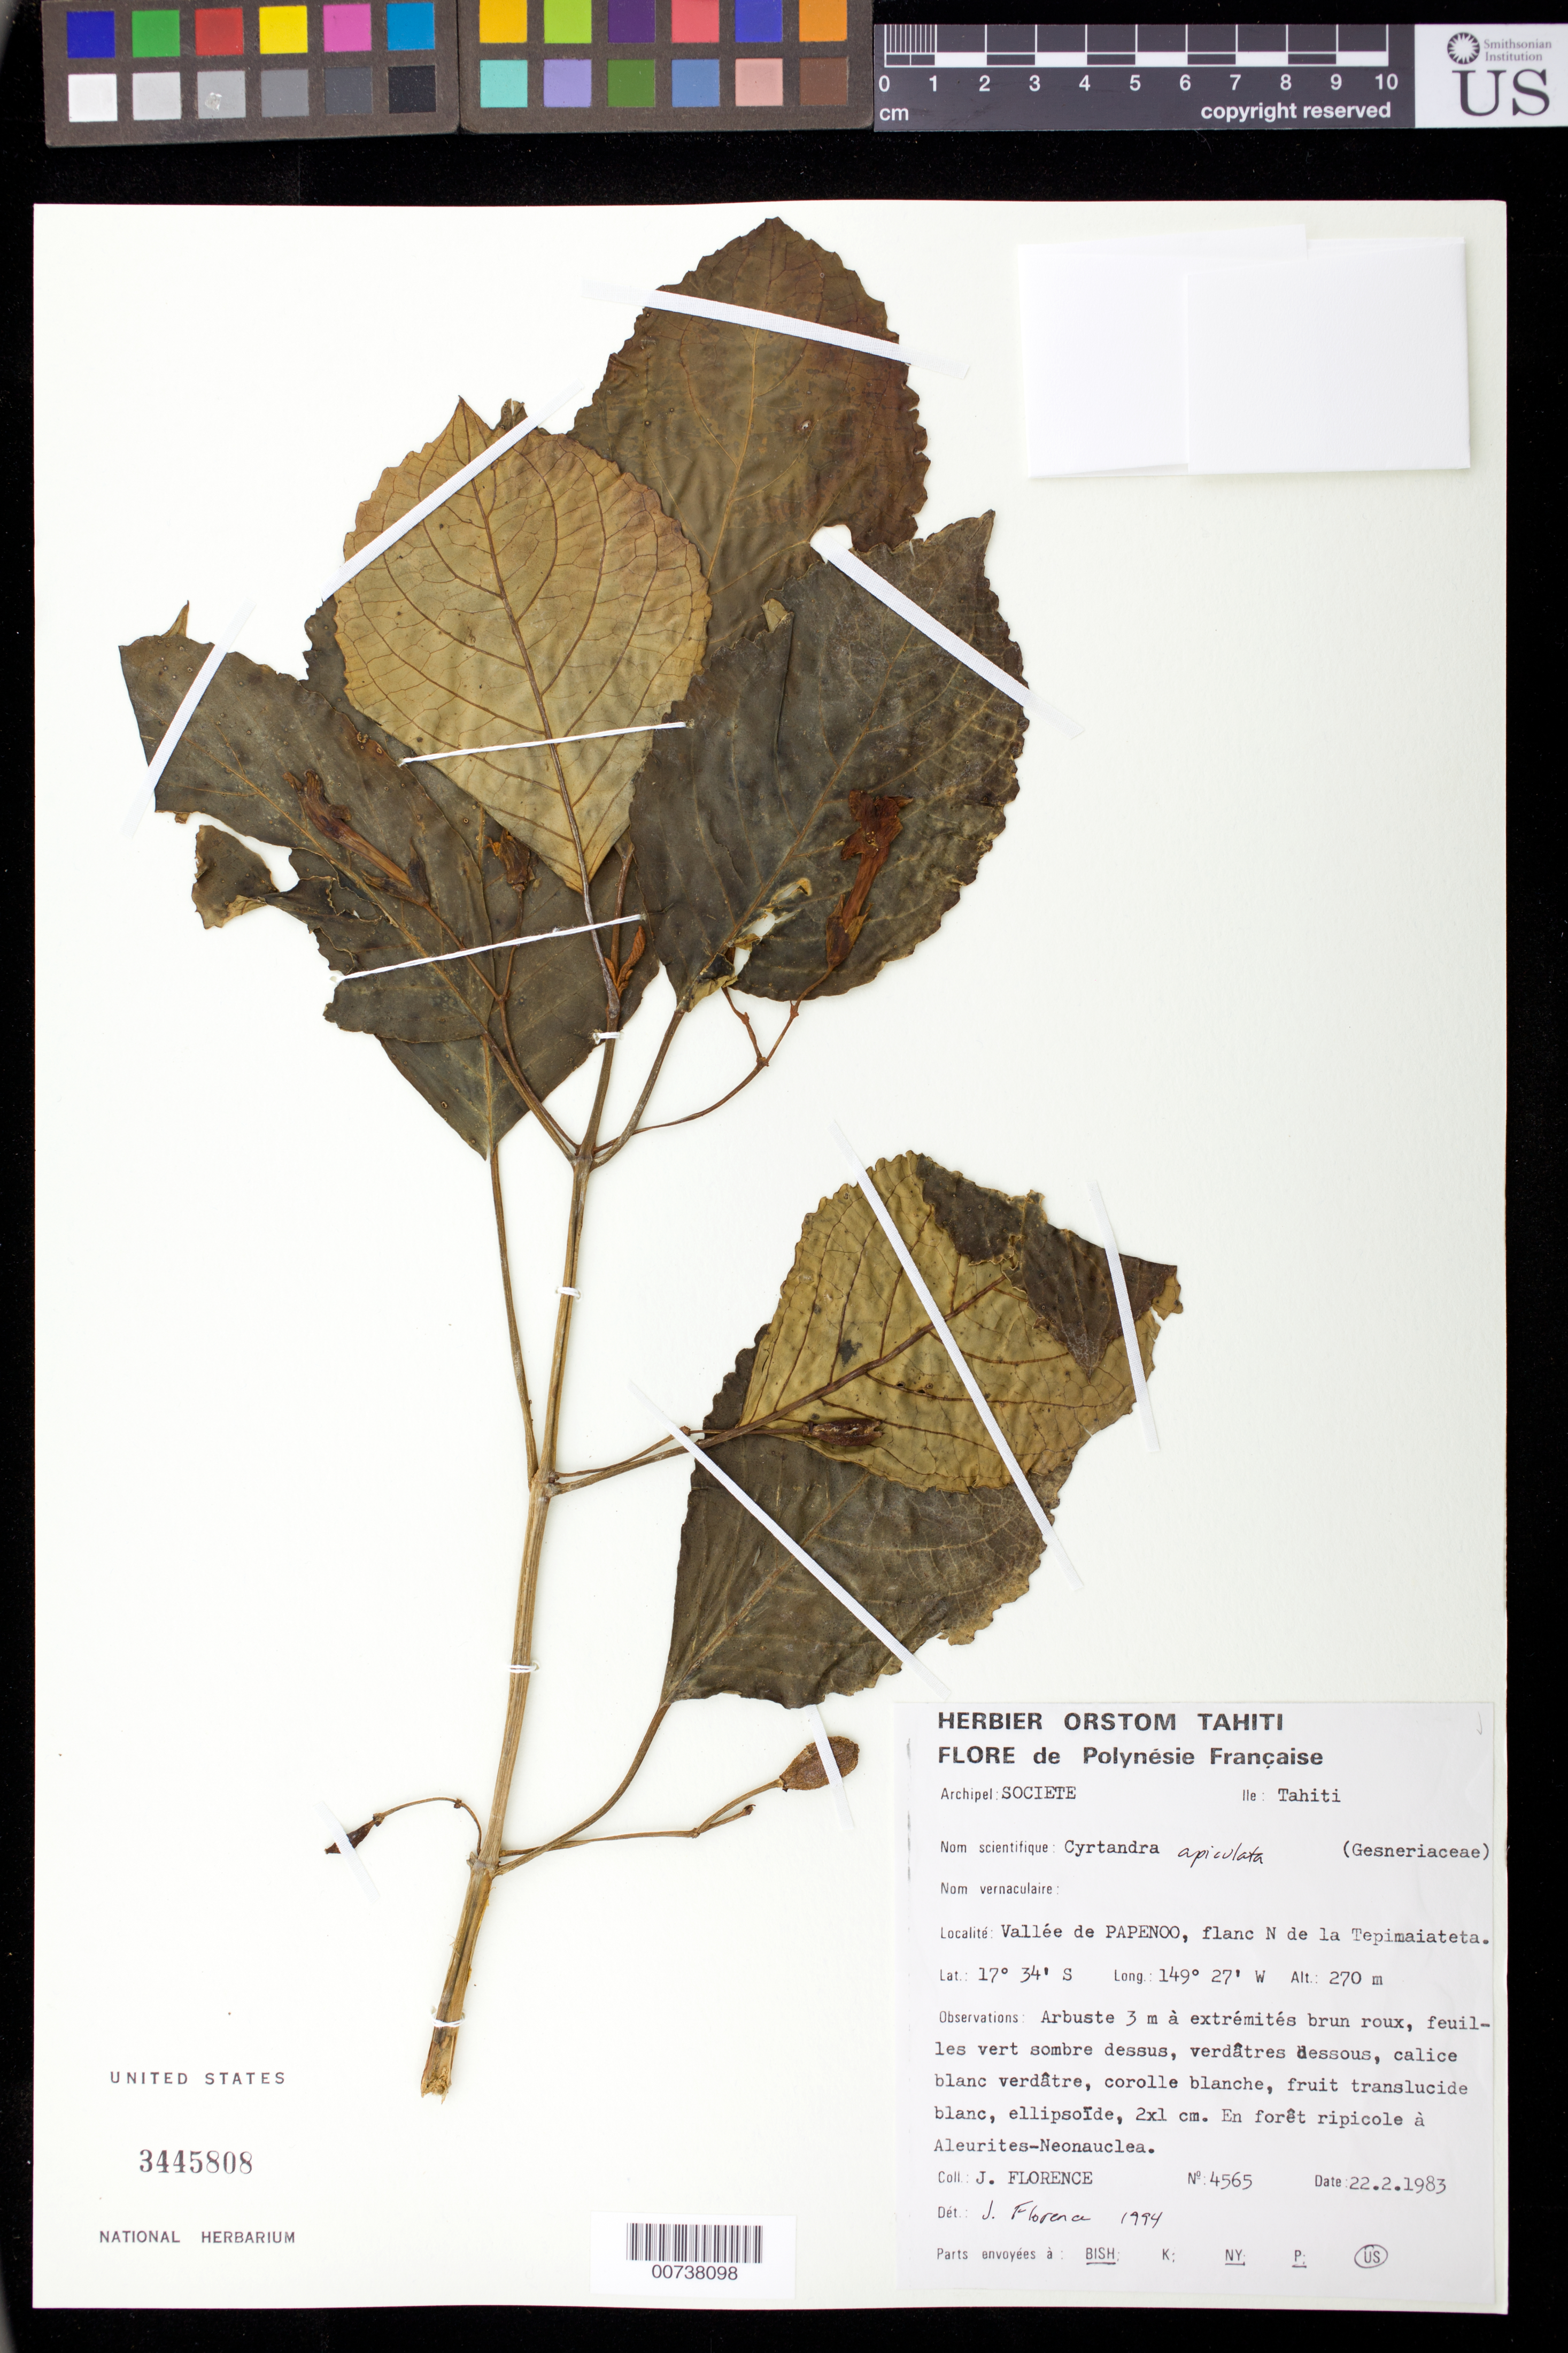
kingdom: Plantae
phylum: Tracheophyta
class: Magnoliopsida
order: Lamiales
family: Gesneriaceae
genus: Cyrtandra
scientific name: Cyrtandra apiculata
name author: C.B. Clarke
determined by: Florence, J.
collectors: J. Florence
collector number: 4565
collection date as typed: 22 Feb 1983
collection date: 1983-02-22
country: French Polynesia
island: Tahiti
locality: Vallée de PAPENOO, flanc N de la Tepimaiateta.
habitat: En forêt ripicole à Neonauclea.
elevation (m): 270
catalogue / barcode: US 3445808